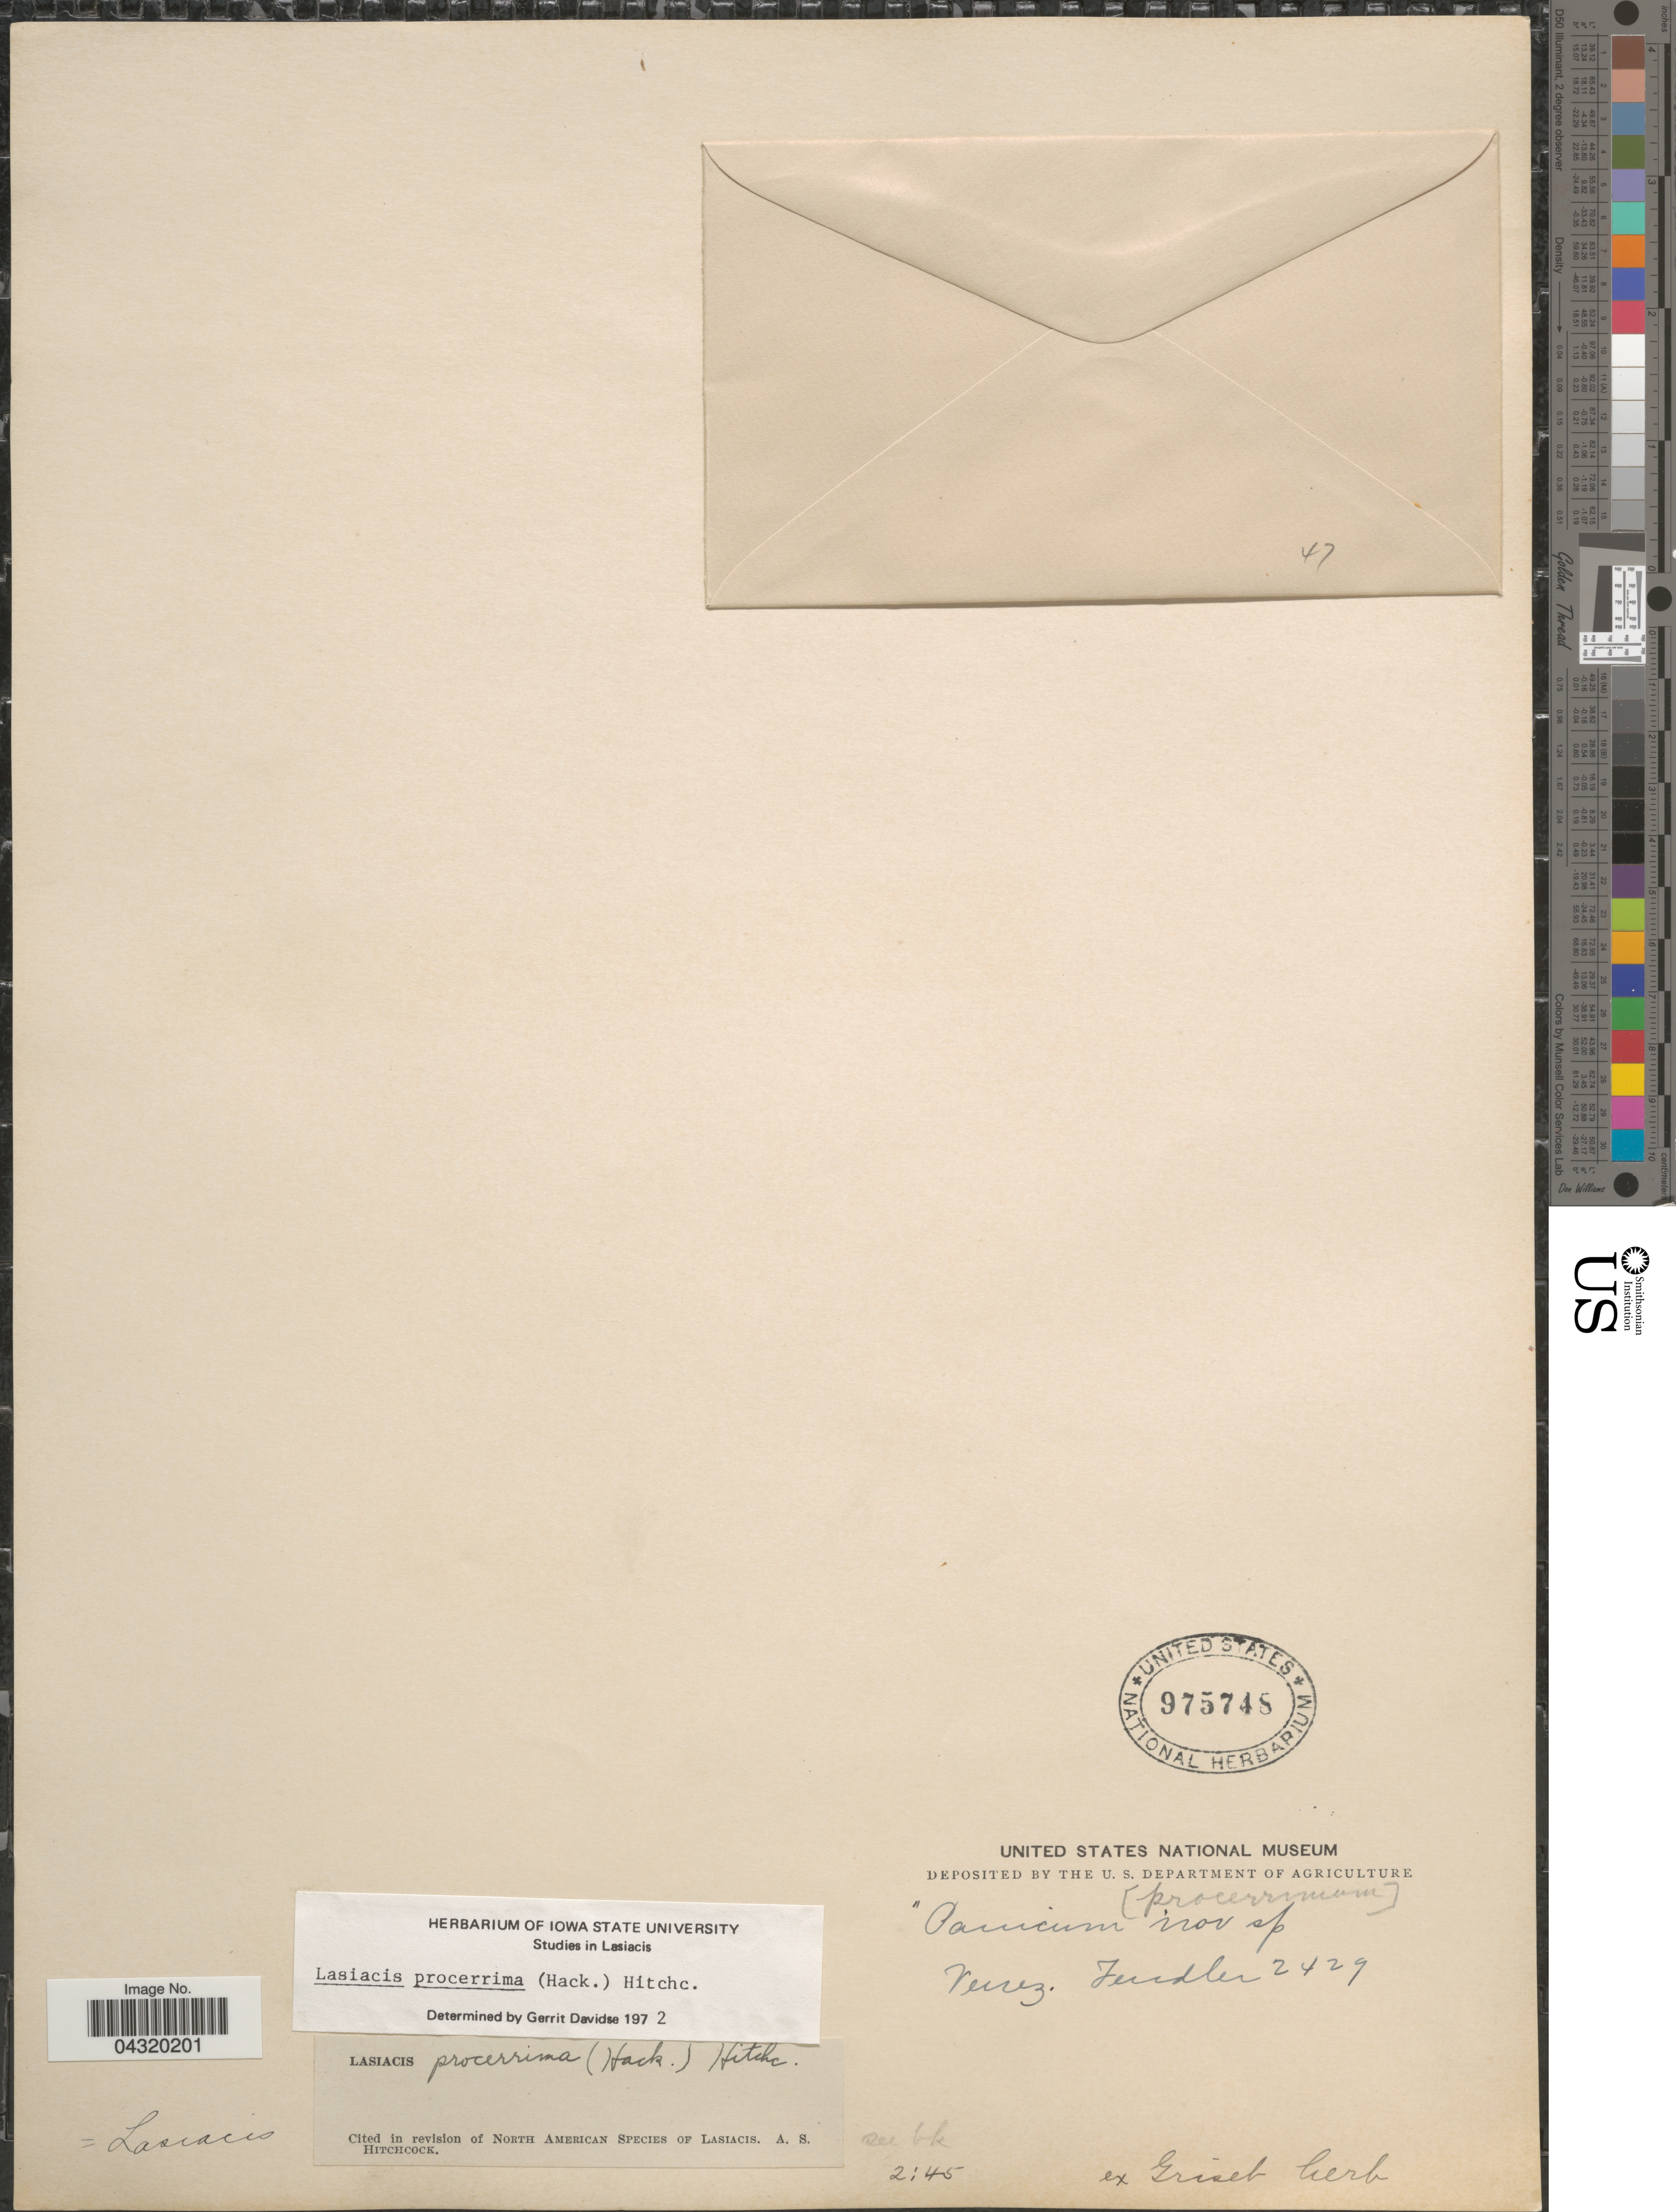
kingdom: Plantae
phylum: Tracheophyta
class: Liliopsida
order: Poales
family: Poaceae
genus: Lasiacis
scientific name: Lasiacis procerrima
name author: (Hack.) Hitchc.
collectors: -. Fendler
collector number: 2429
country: Venezuela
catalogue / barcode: US 975748